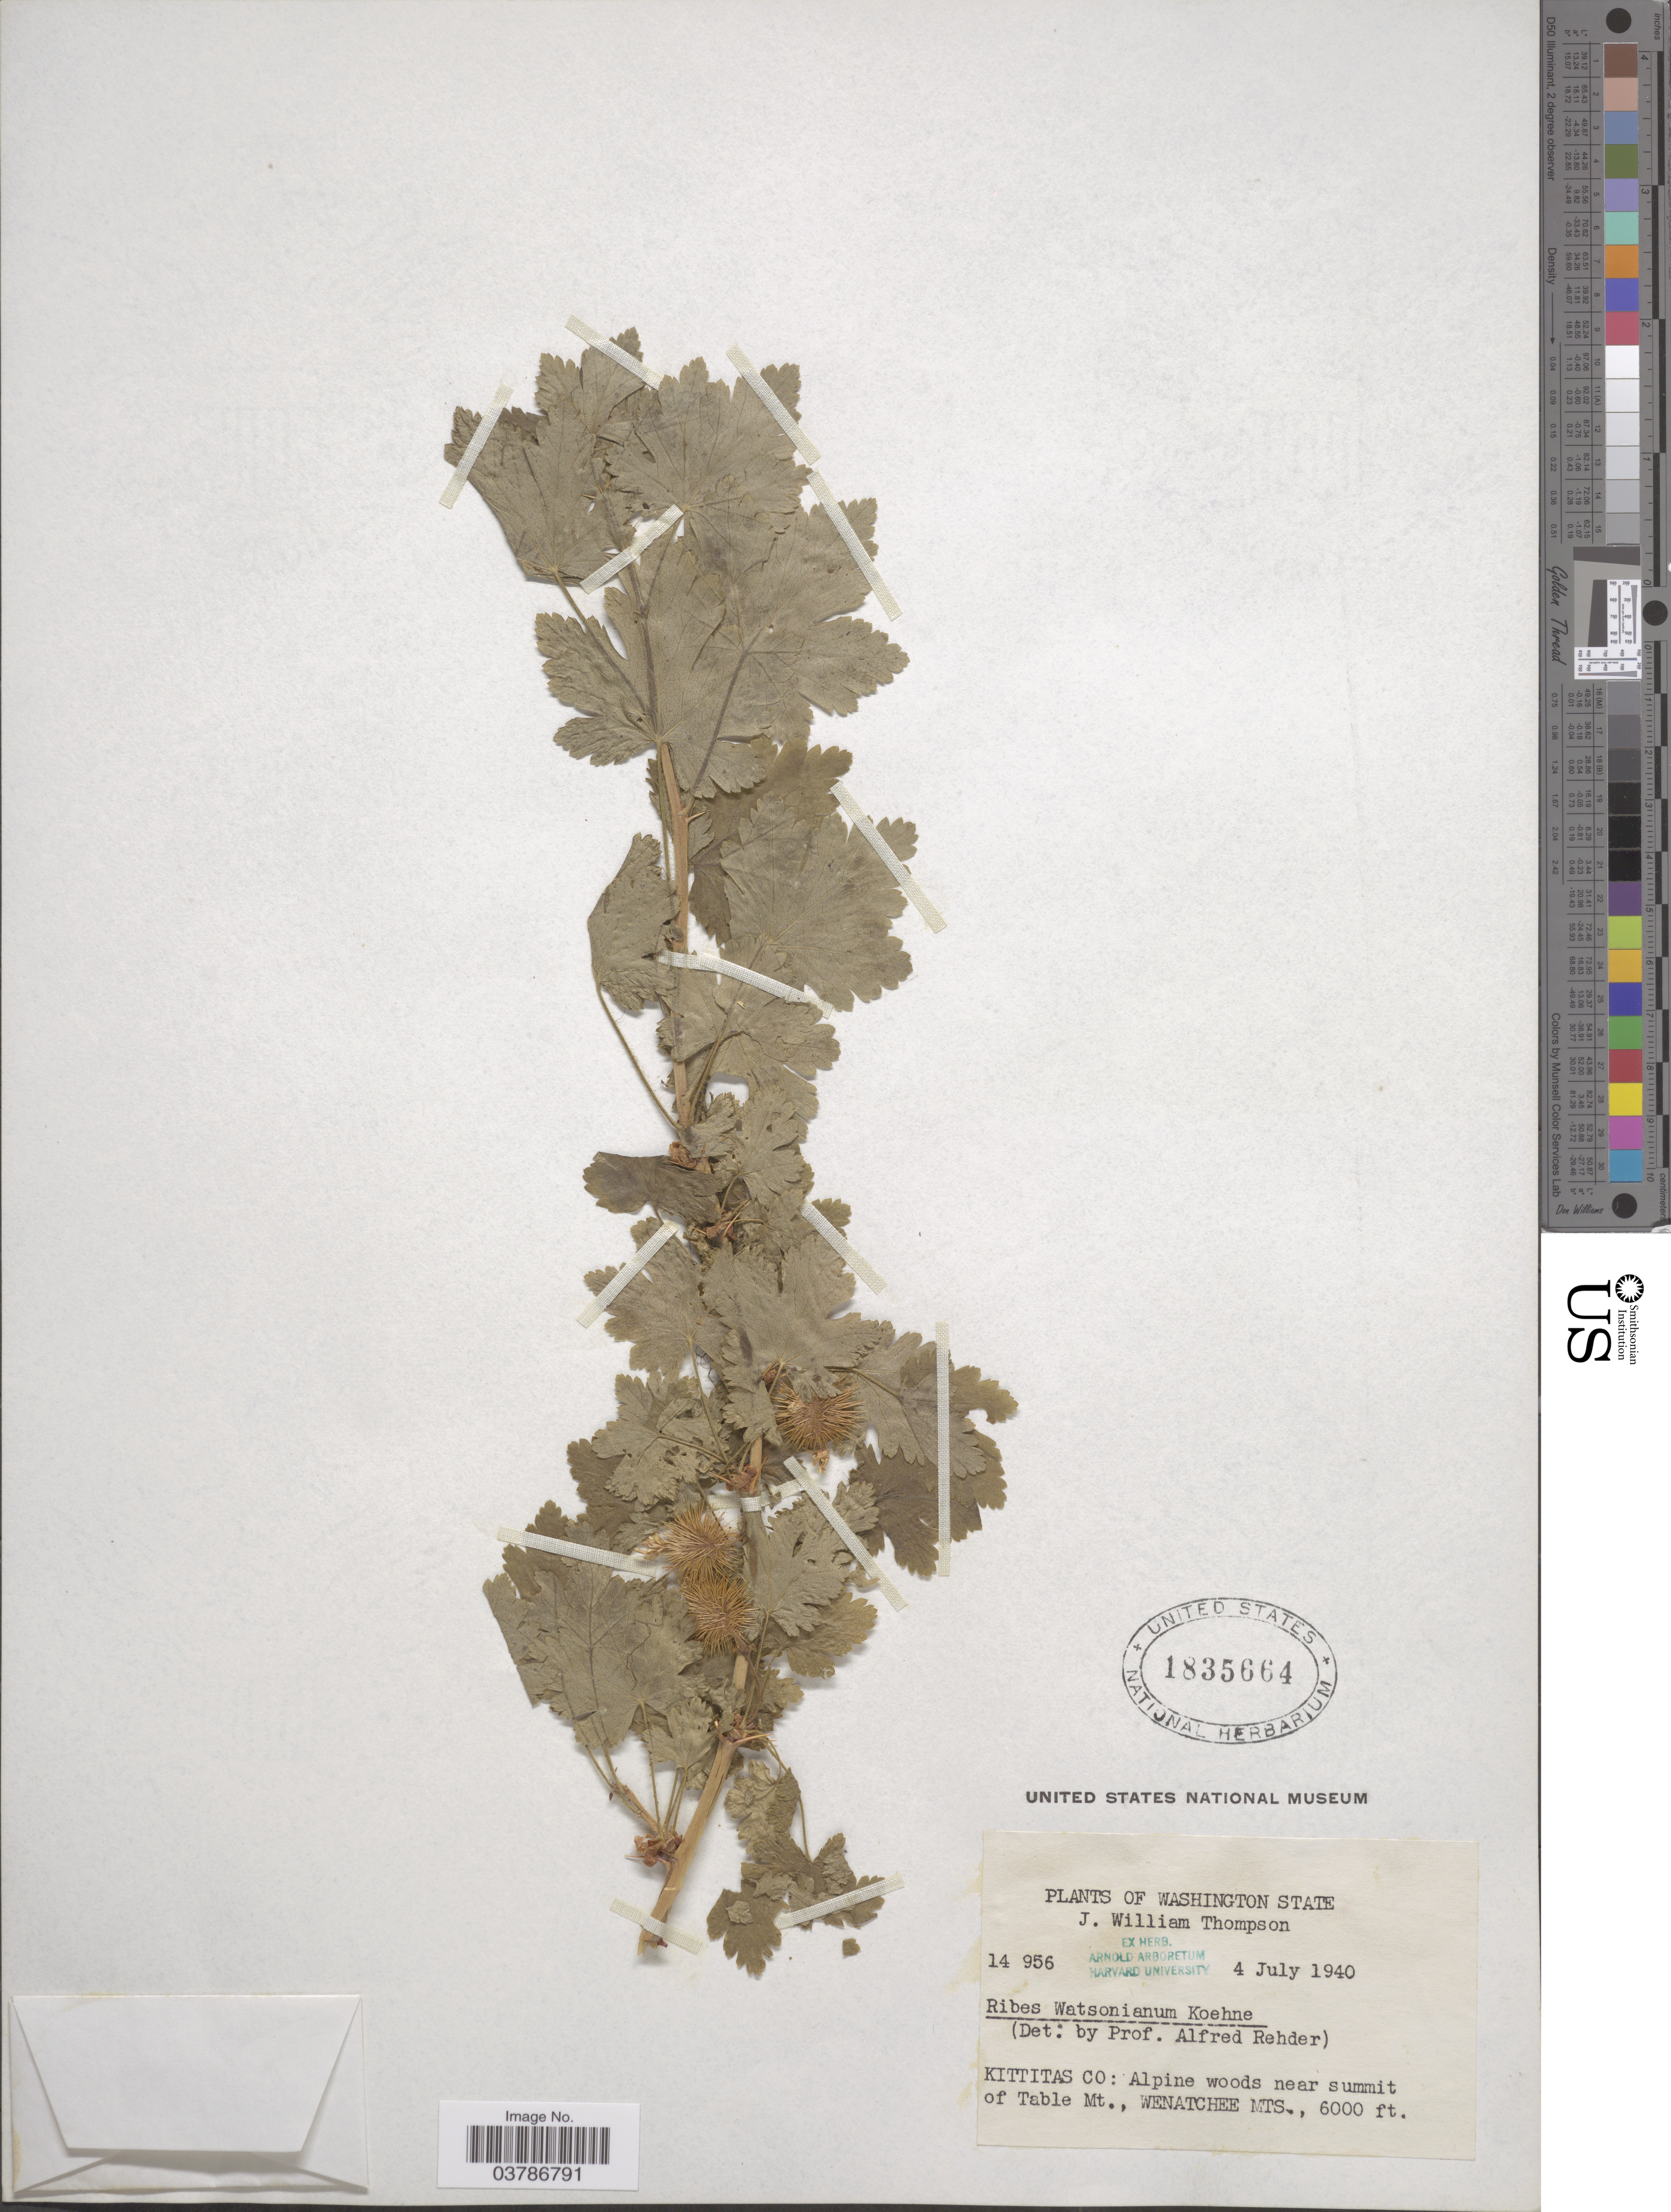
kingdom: Plantae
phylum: Tracheophyta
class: Magnoliopsida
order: Saxifragales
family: Grossulariaceae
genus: Ribes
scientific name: Ribes watsonianum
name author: Koehne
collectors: J. W. Thompson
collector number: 14 956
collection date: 1940-07-04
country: United States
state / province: Washington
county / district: Kittitas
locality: Kittitas Co: Alpine woods near summit of Table Mt., Wenatchee Mts.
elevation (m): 1829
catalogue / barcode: US 1835664